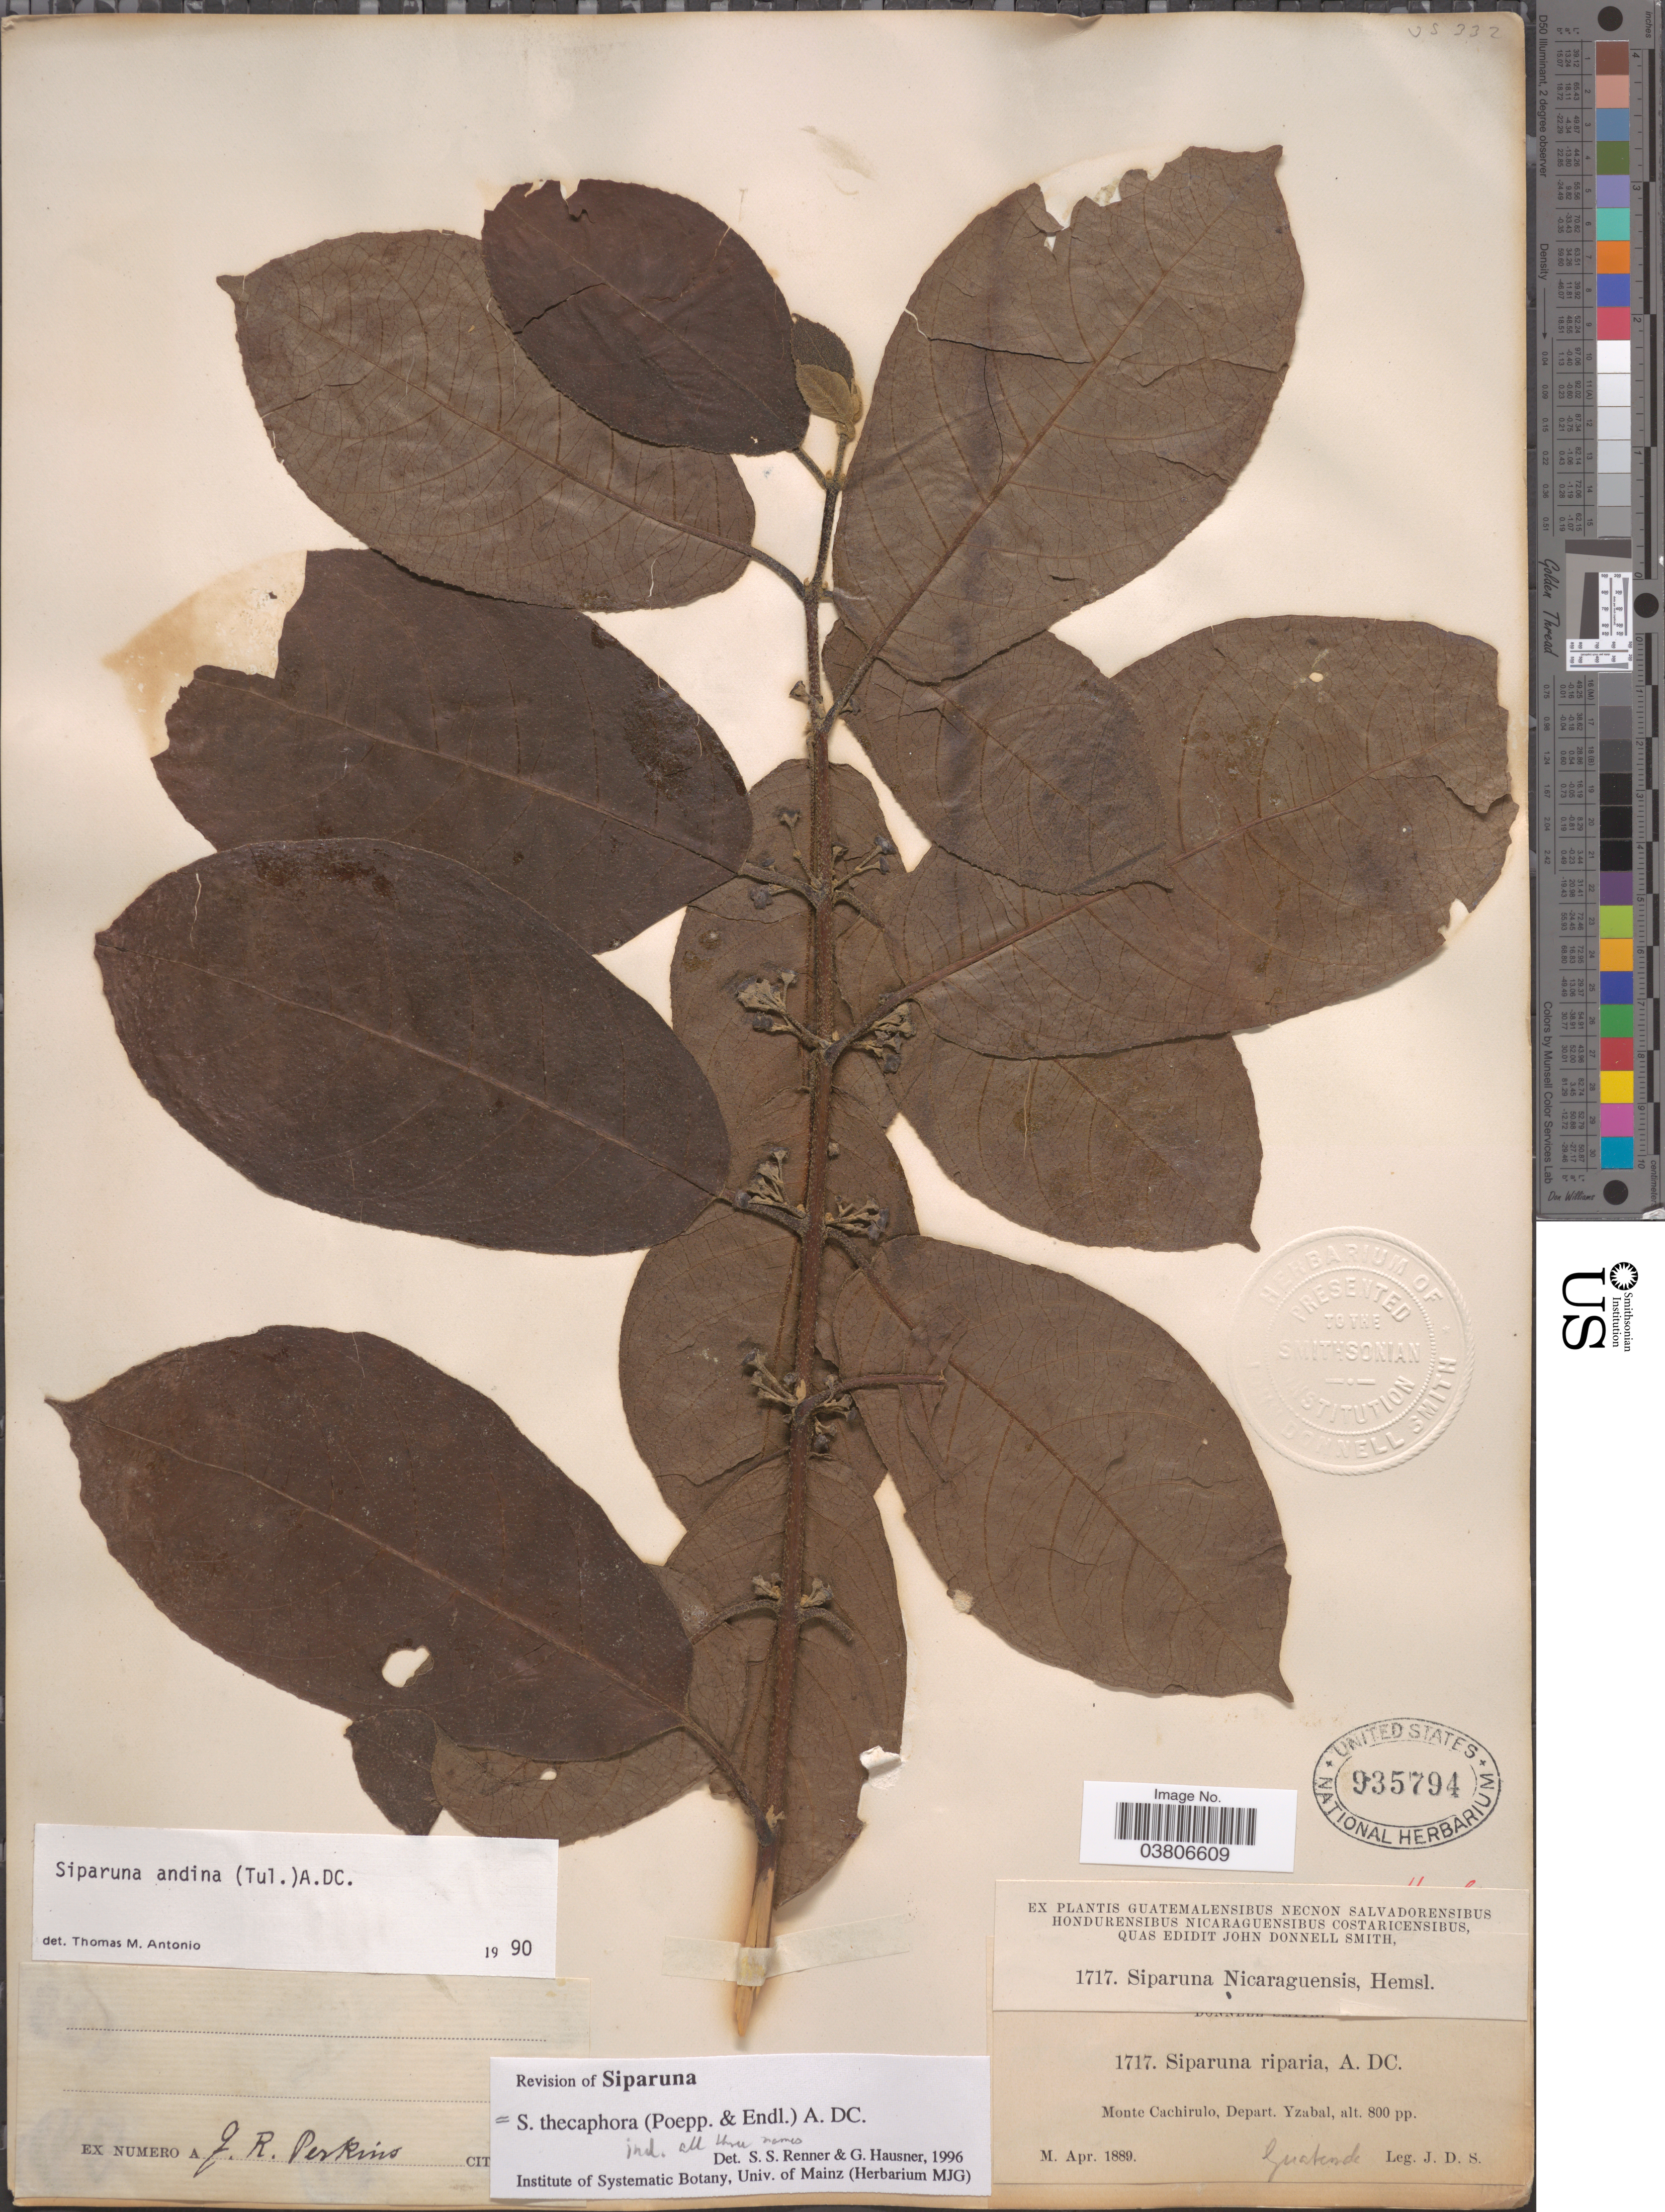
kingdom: Plantae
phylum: Tracheophyta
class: Magnoliopsida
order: Laurales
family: Siparunaceae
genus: Siparuna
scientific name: Siparuna thecaphora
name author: (Poepp. & Endl.) A. DC.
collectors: J. Donnell Smith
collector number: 1717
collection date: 1889-04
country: Guatemala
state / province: Izabal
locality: Monte Cachirulo, Depart. Yzabal.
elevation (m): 244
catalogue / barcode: US 935794